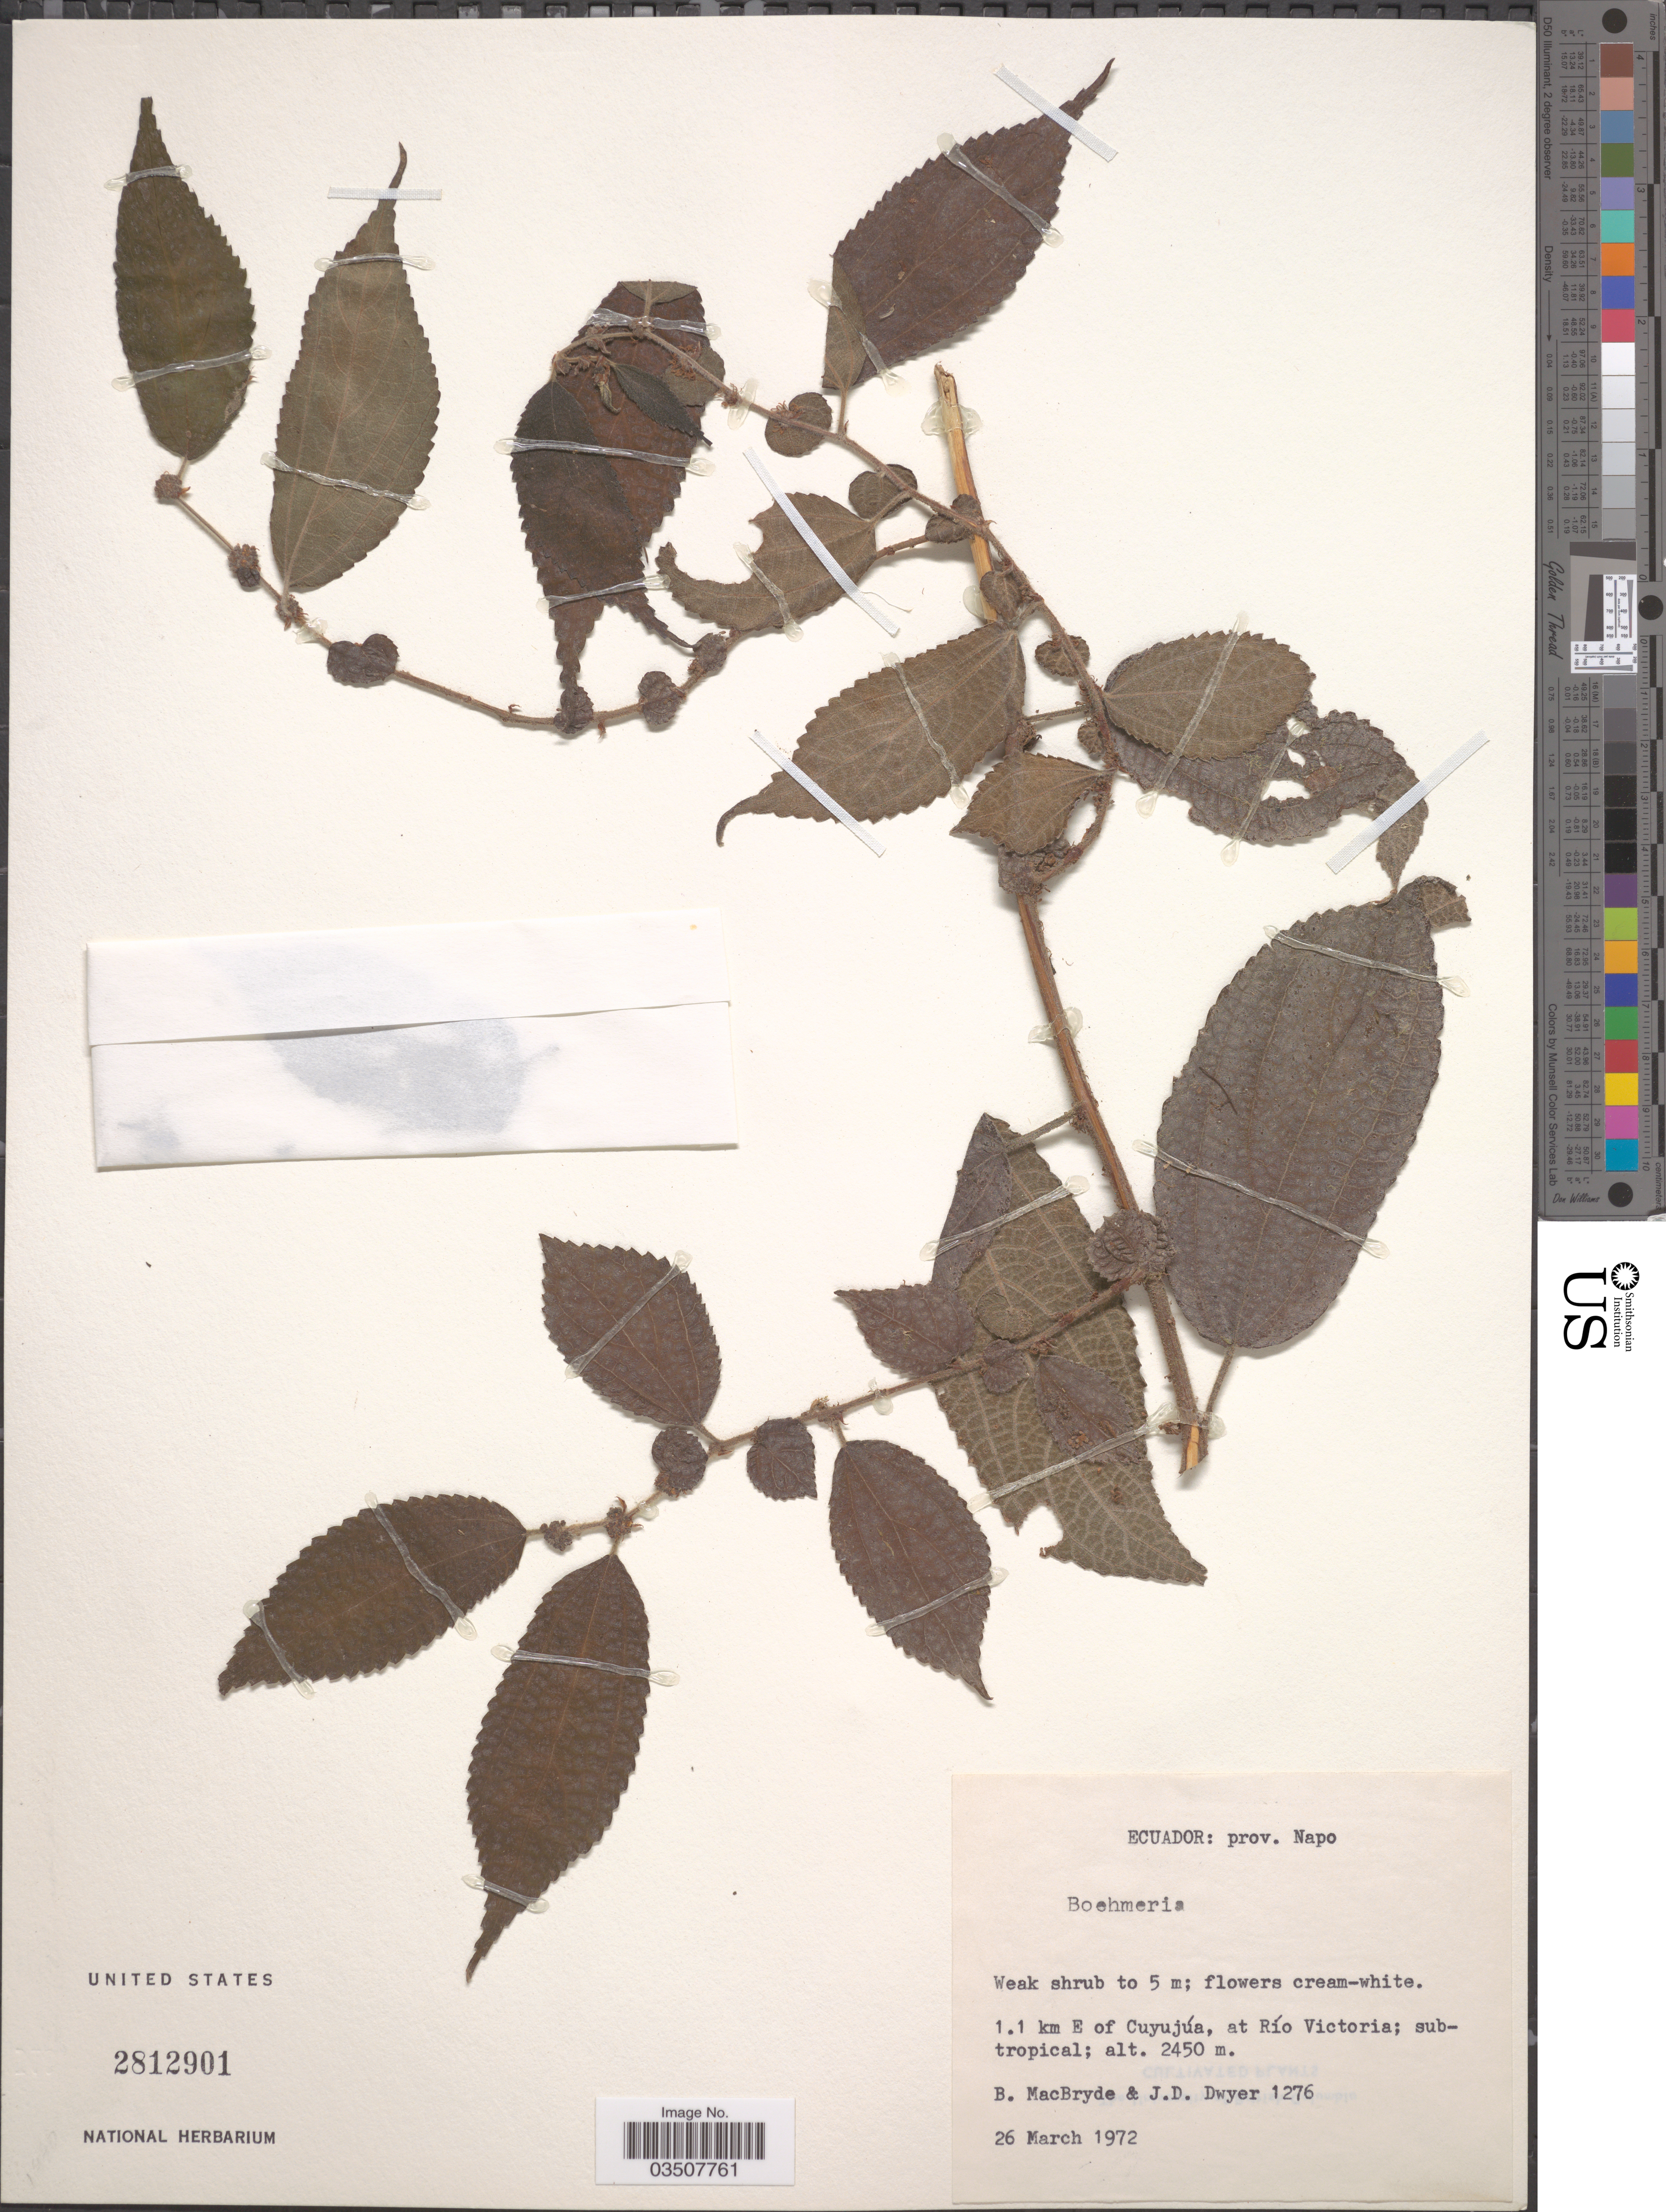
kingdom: Plantae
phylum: Tracheophyta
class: Magnoliopsida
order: Rosales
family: Urticaceae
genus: Boehmeria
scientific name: Boehmeria sp.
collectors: B. MacBryde & J. D. Dwyer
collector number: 1276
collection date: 1972-03-26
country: Ecuador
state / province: Napo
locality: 1.1 km E of Cuyujúa, at Río Victoria; sub-tropical.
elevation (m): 2450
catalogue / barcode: US 2812901